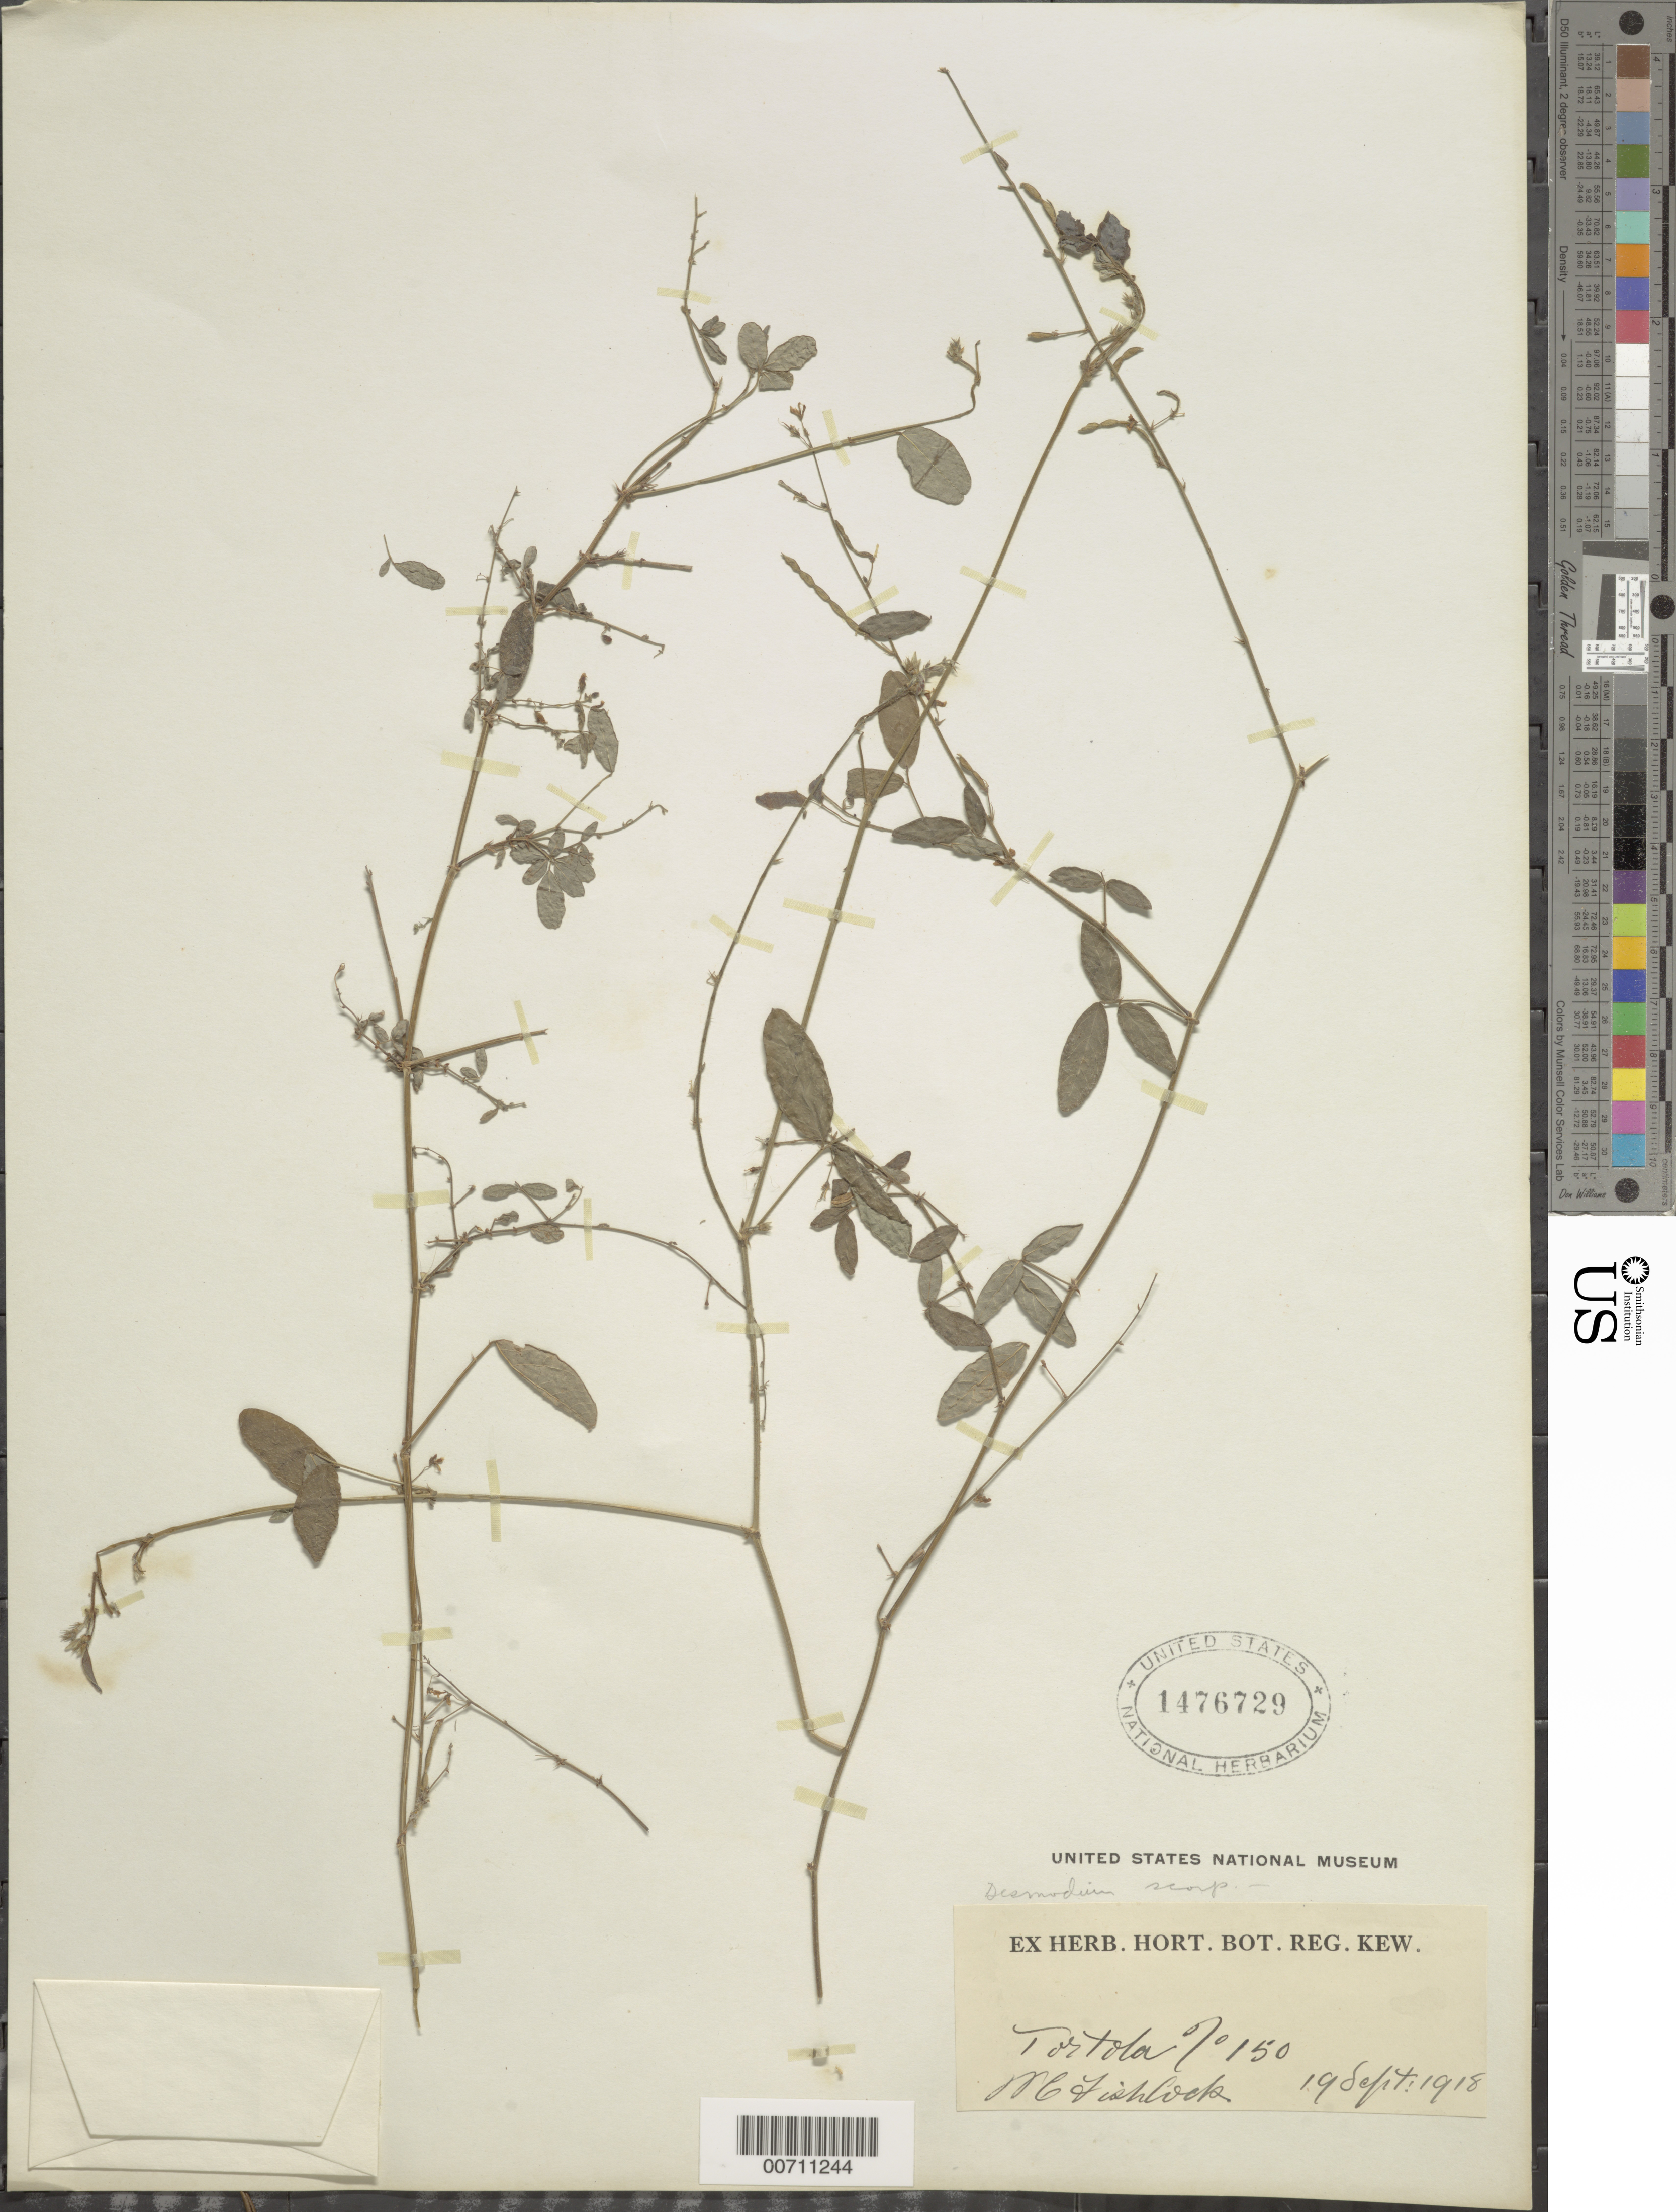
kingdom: Plantae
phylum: Tracheophyta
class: Magnoliopsida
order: Fabales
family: Fabaceae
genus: Desmodium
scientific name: Desmodium scorpiurus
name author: (Sw.) Desv. ex DC.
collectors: W. Fishlock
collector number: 150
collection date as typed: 19 Sep 1918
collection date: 1918-09-19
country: British Virgin Islands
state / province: Tortola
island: Tortola Island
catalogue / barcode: US 1476729